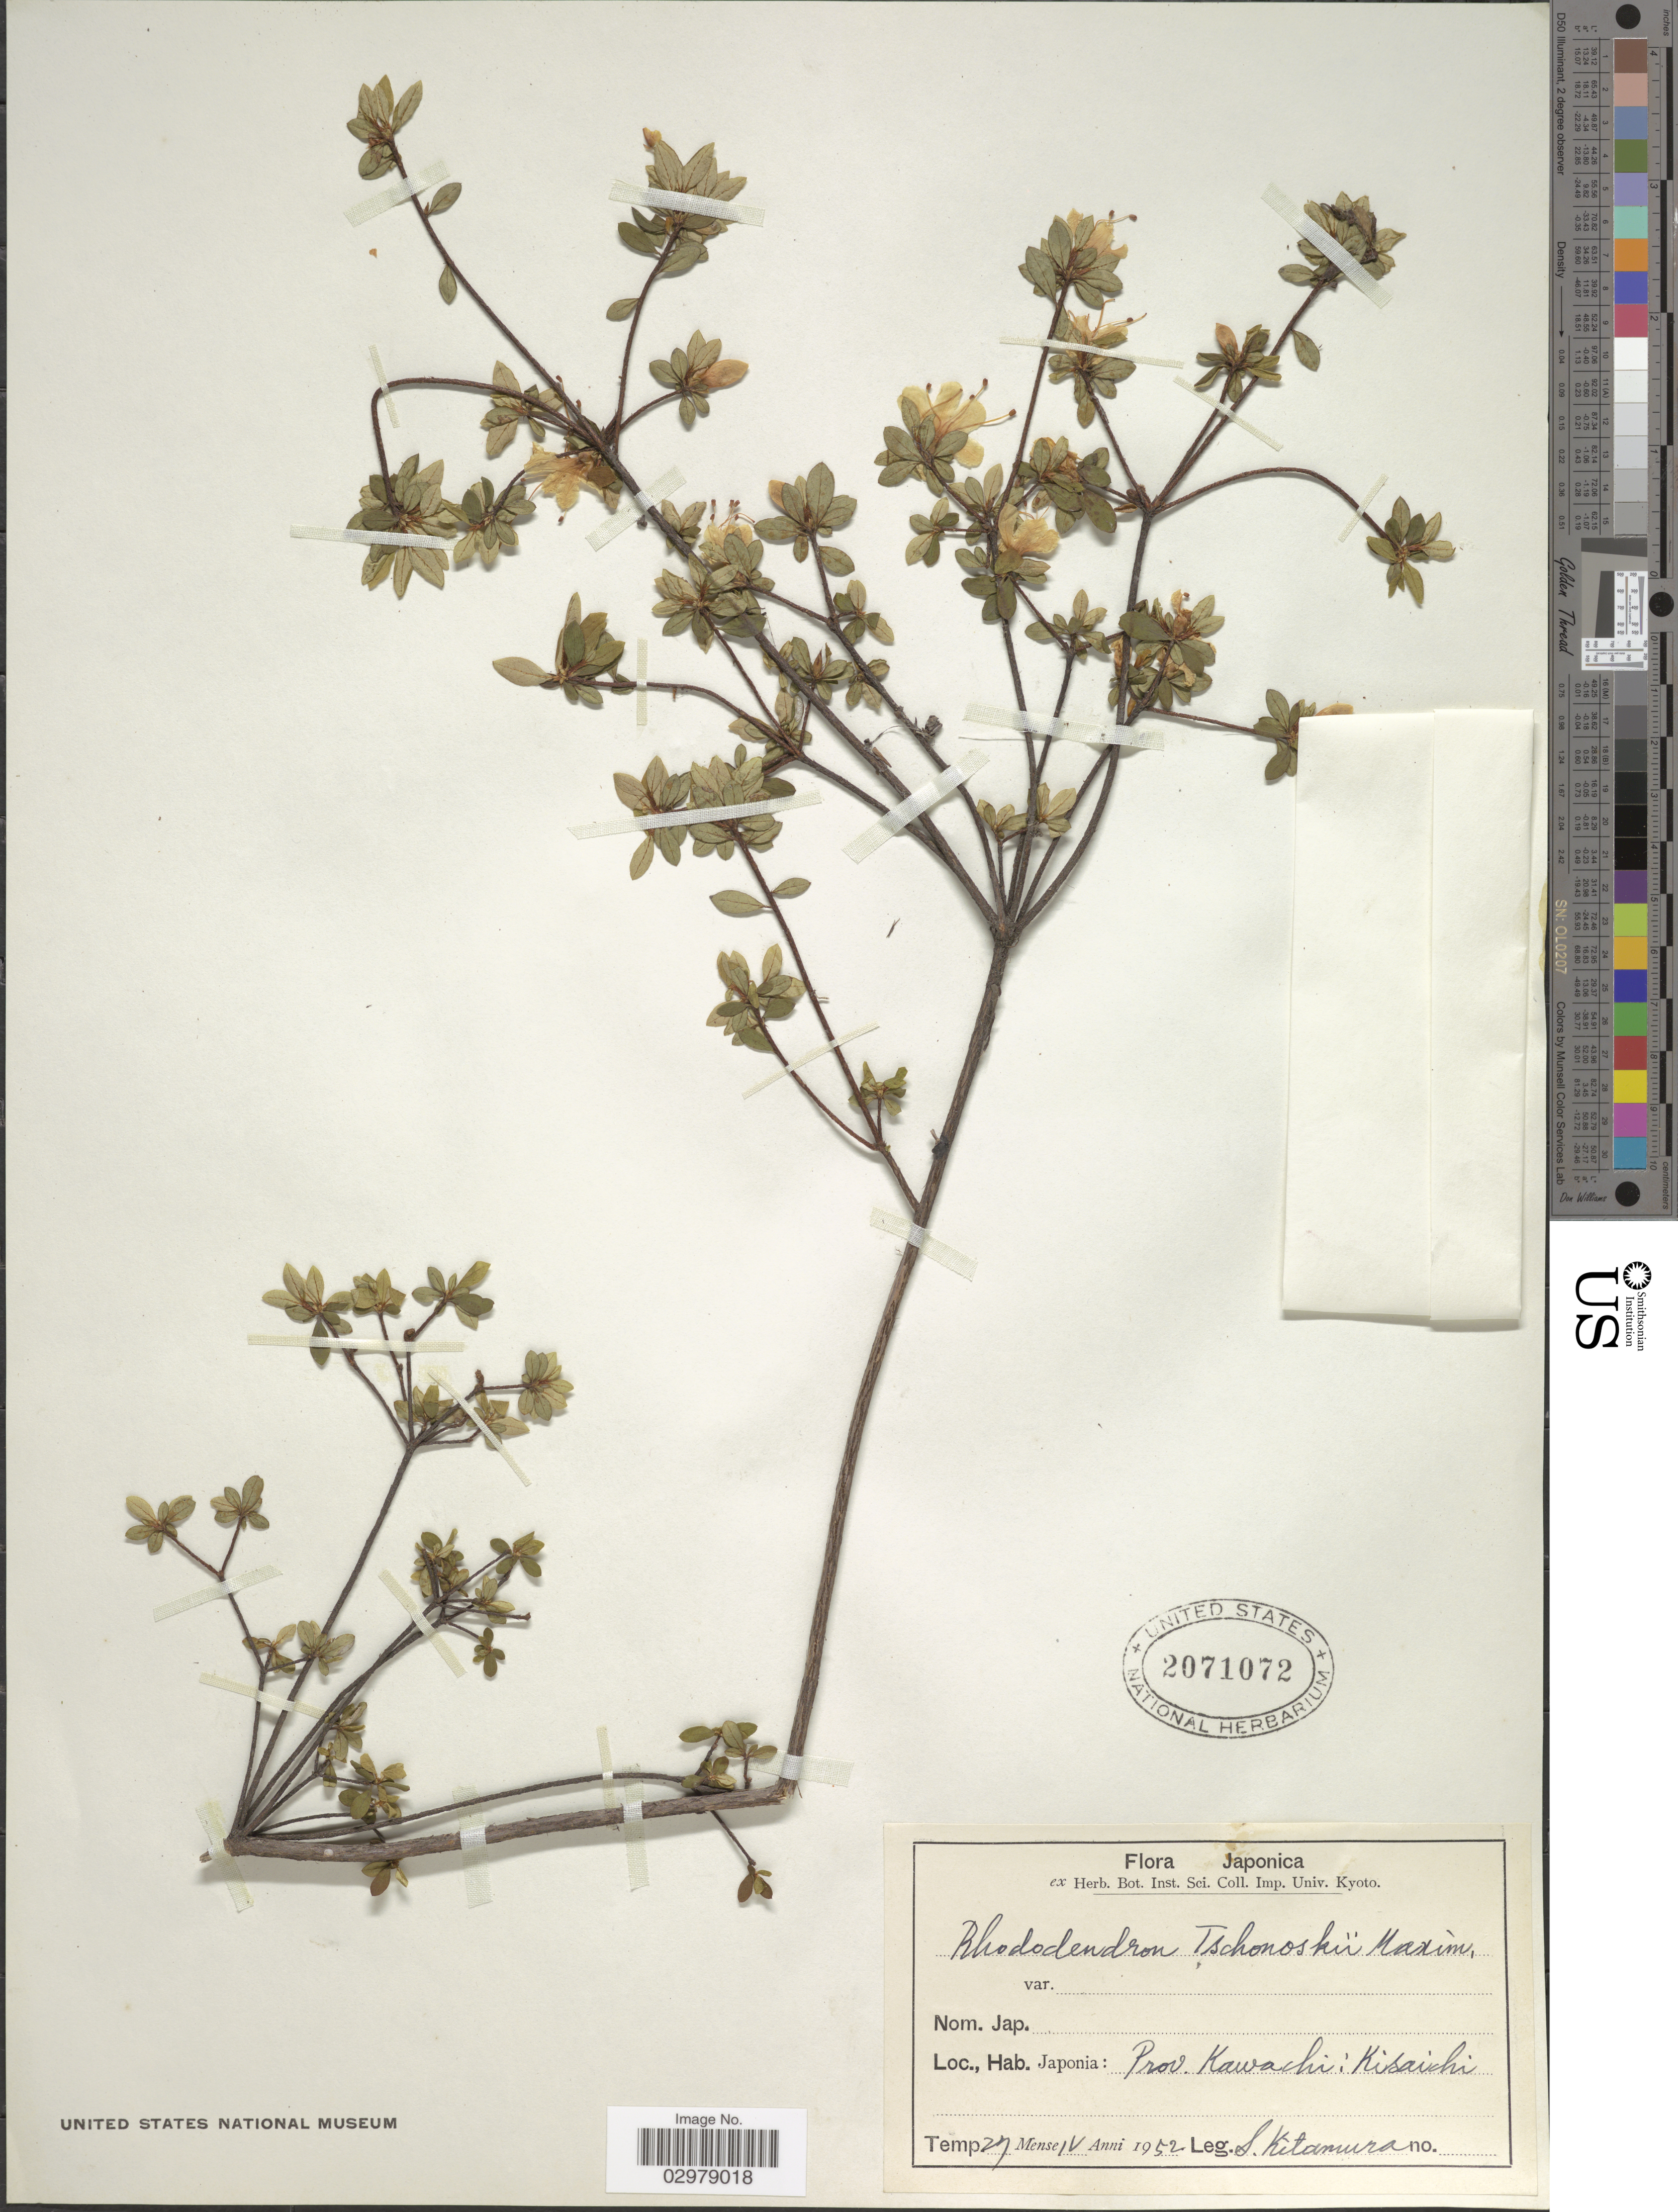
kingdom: Plantae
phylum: Tracheophyta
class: Magnoliopsida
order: Ericales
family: Ericaceae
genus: Rhododendron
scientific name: Rhododendron tschonoskii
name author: Maxim.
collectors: S. Kitamura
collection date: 1952-04-27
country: Japan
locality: Prov. Kawachi: Kisaichi.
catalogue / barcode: US 2071072